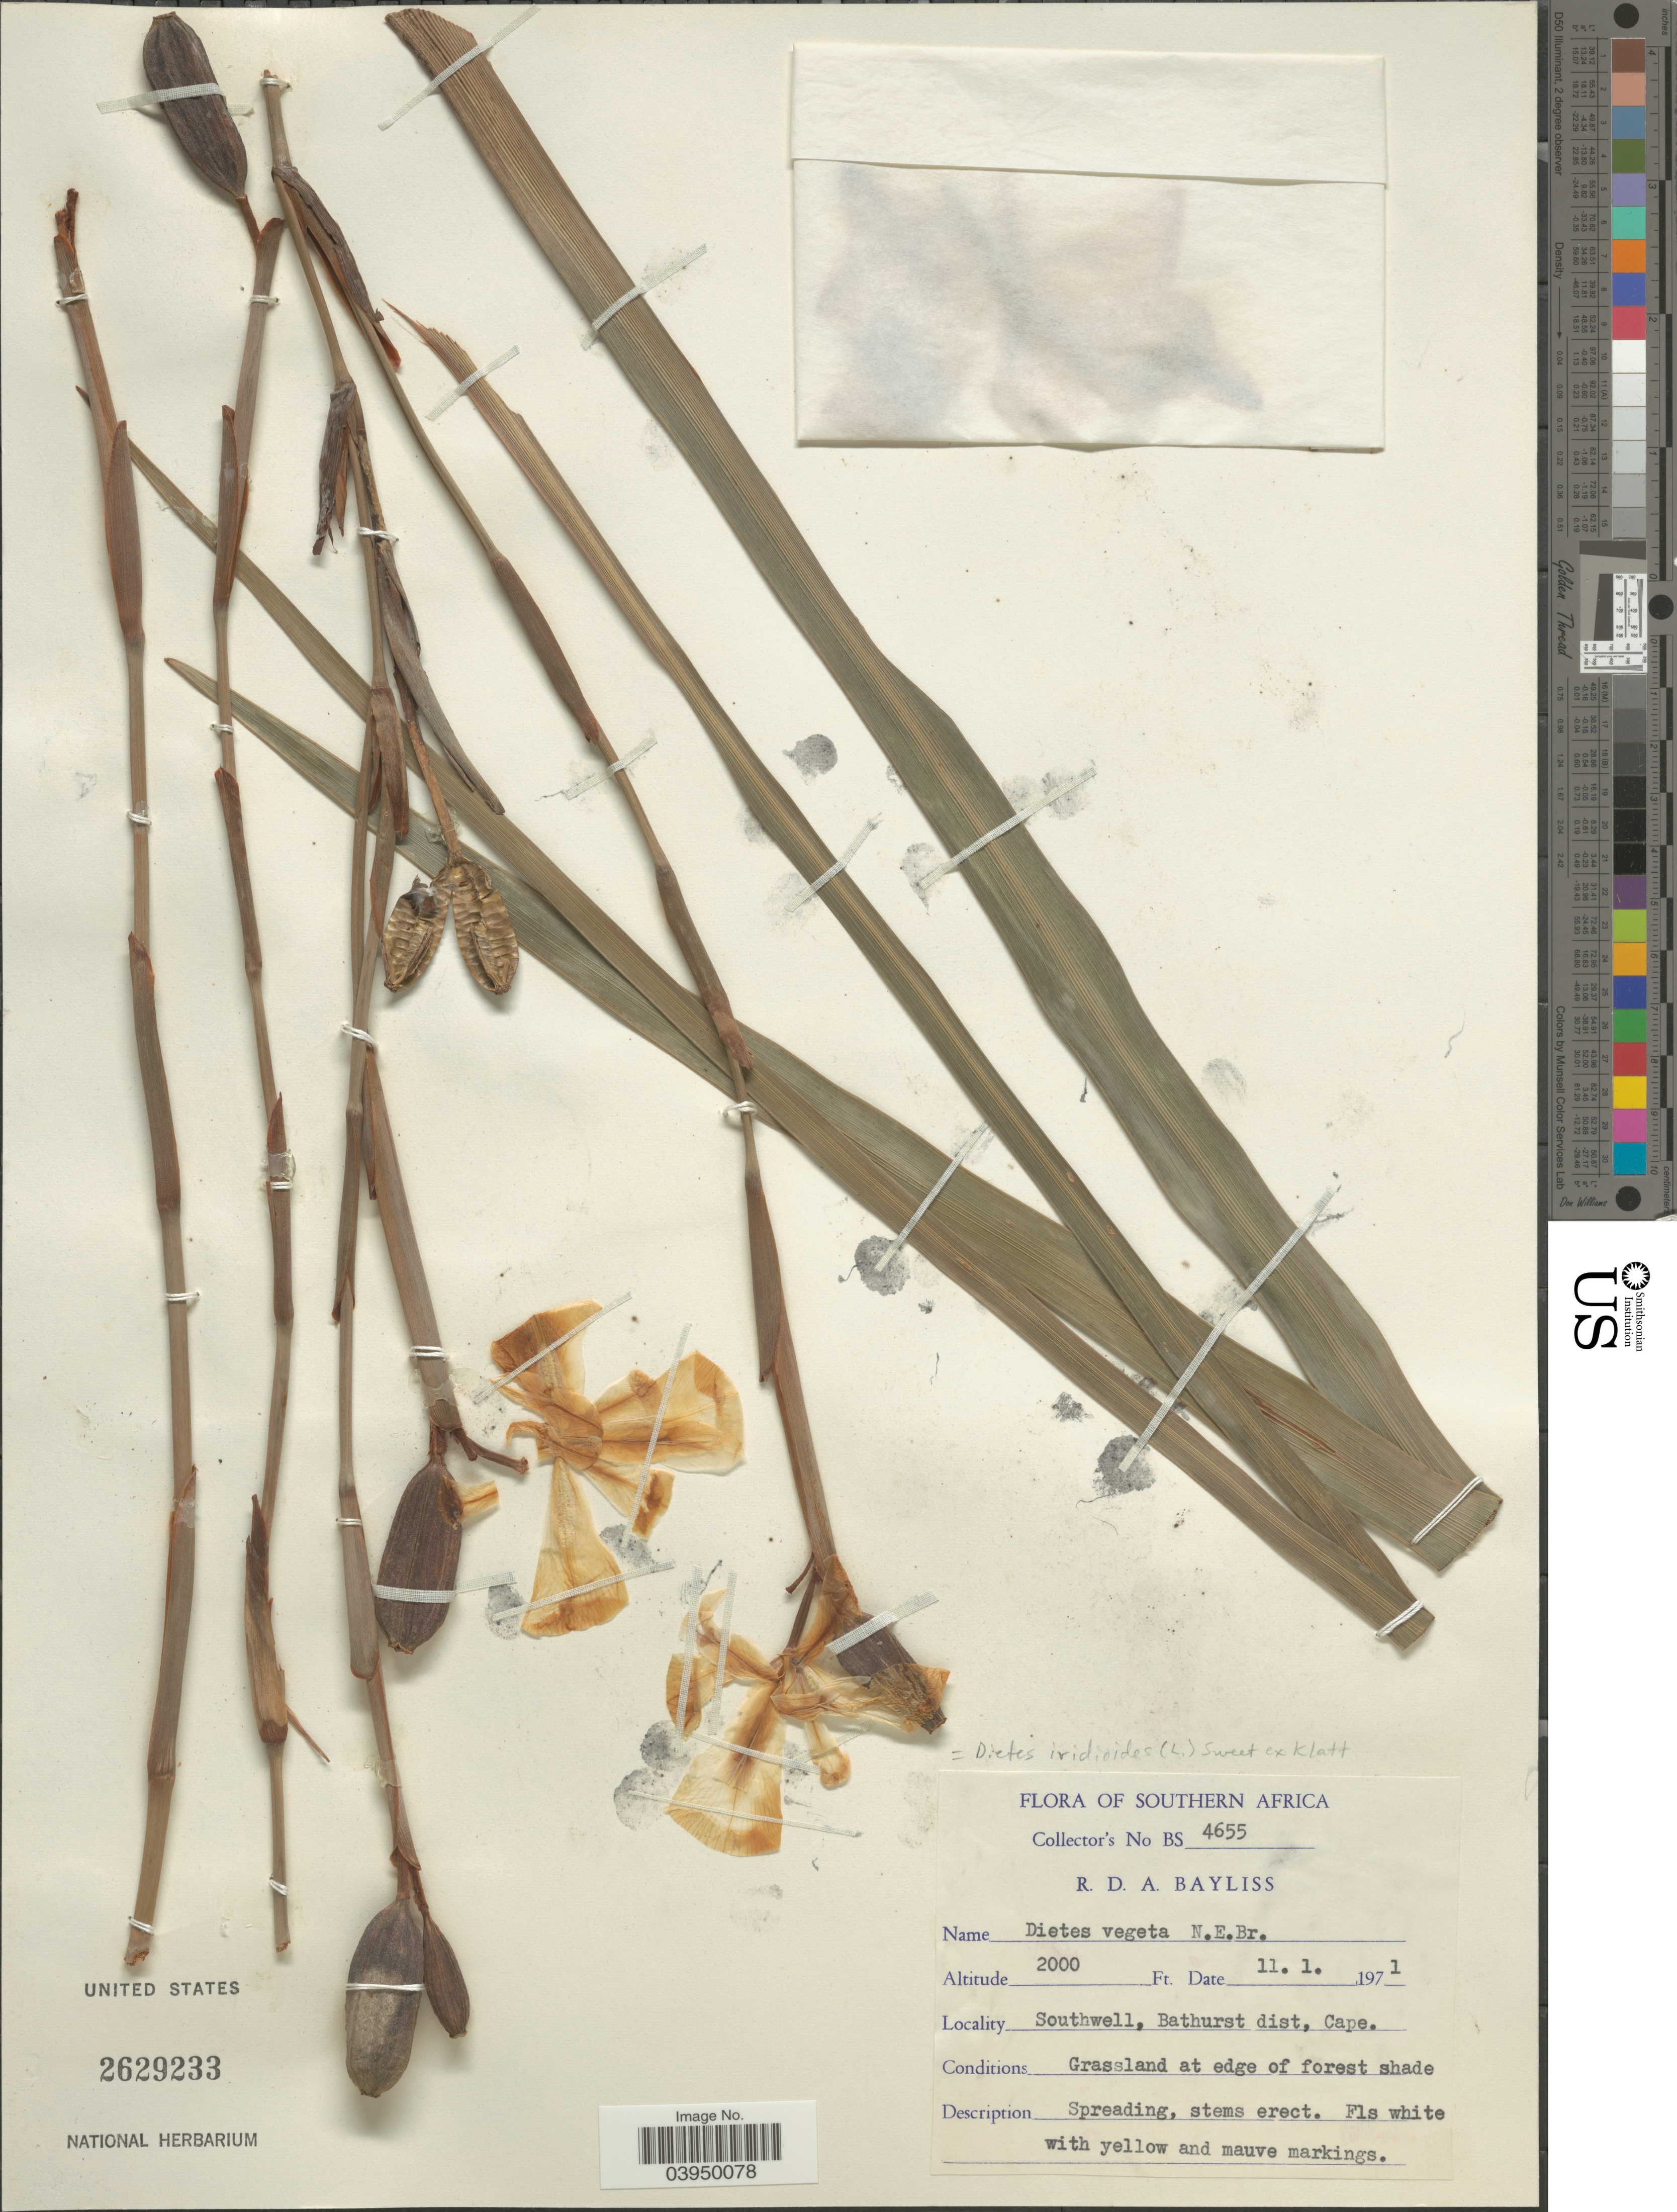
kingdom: Plantae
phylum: Tracheophyta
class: Liliopsida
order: Asparagales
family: Iridaceae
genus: Dietes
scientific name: Dietes iridioides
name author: (L.) Sweet ex Klatt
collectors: R. Bayliss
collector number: BS4655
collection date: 1971-01-11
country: South Africa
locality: Southern Africa. Southwell, Bathurst dist, Cape. Grassland at edge of forest shade.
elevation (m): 610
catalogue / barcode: US 2629233